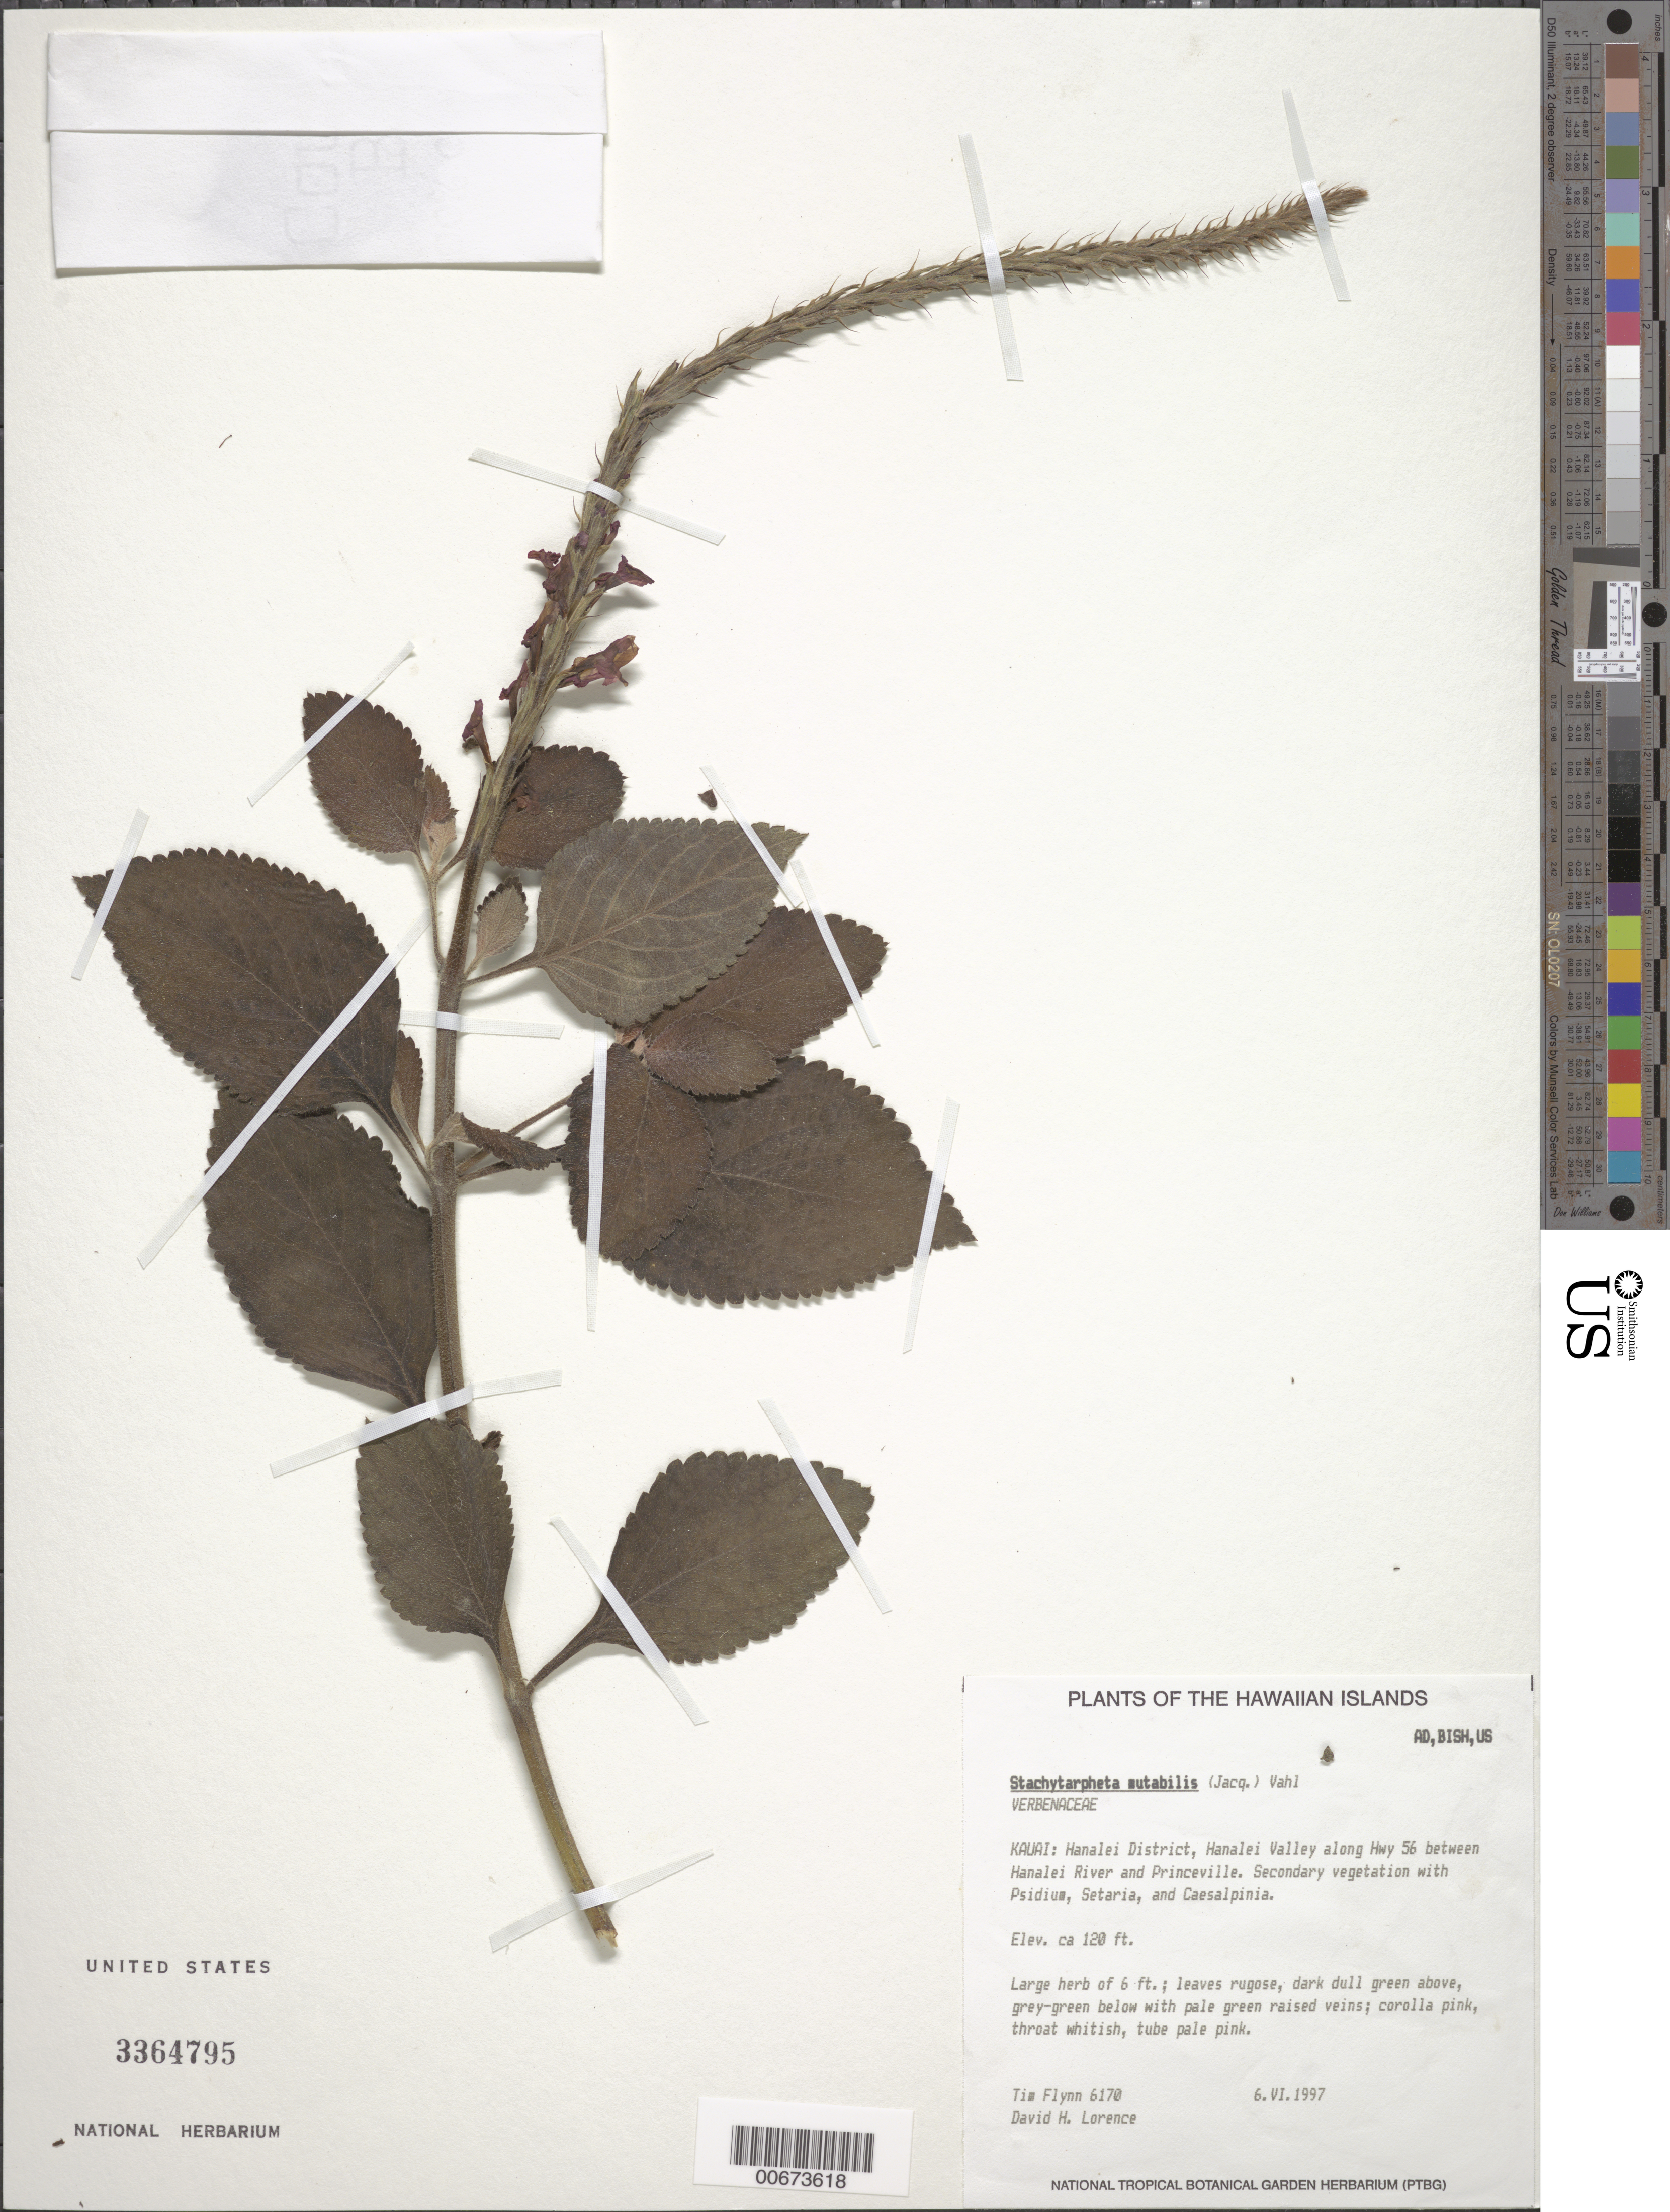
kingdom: Plantae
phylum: Tracheophyta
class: Magnoliopsida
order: Lamiales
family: Verbenaceae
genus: Stachytarpheta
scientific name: Stachytarpheta mutabilis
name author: (Jacq.) Vahl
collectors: T. W. Flynn & D. Lorence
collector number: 6170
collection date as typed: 6 Jun 1997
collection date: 1997-06-06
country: United States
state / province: Hawaii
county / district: Kauai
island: Kaua'i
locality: Hanalei District, Hanalei Valley along Hwy 56 between Hanalei River and Princeville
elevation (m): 37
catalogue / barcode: US 3364795